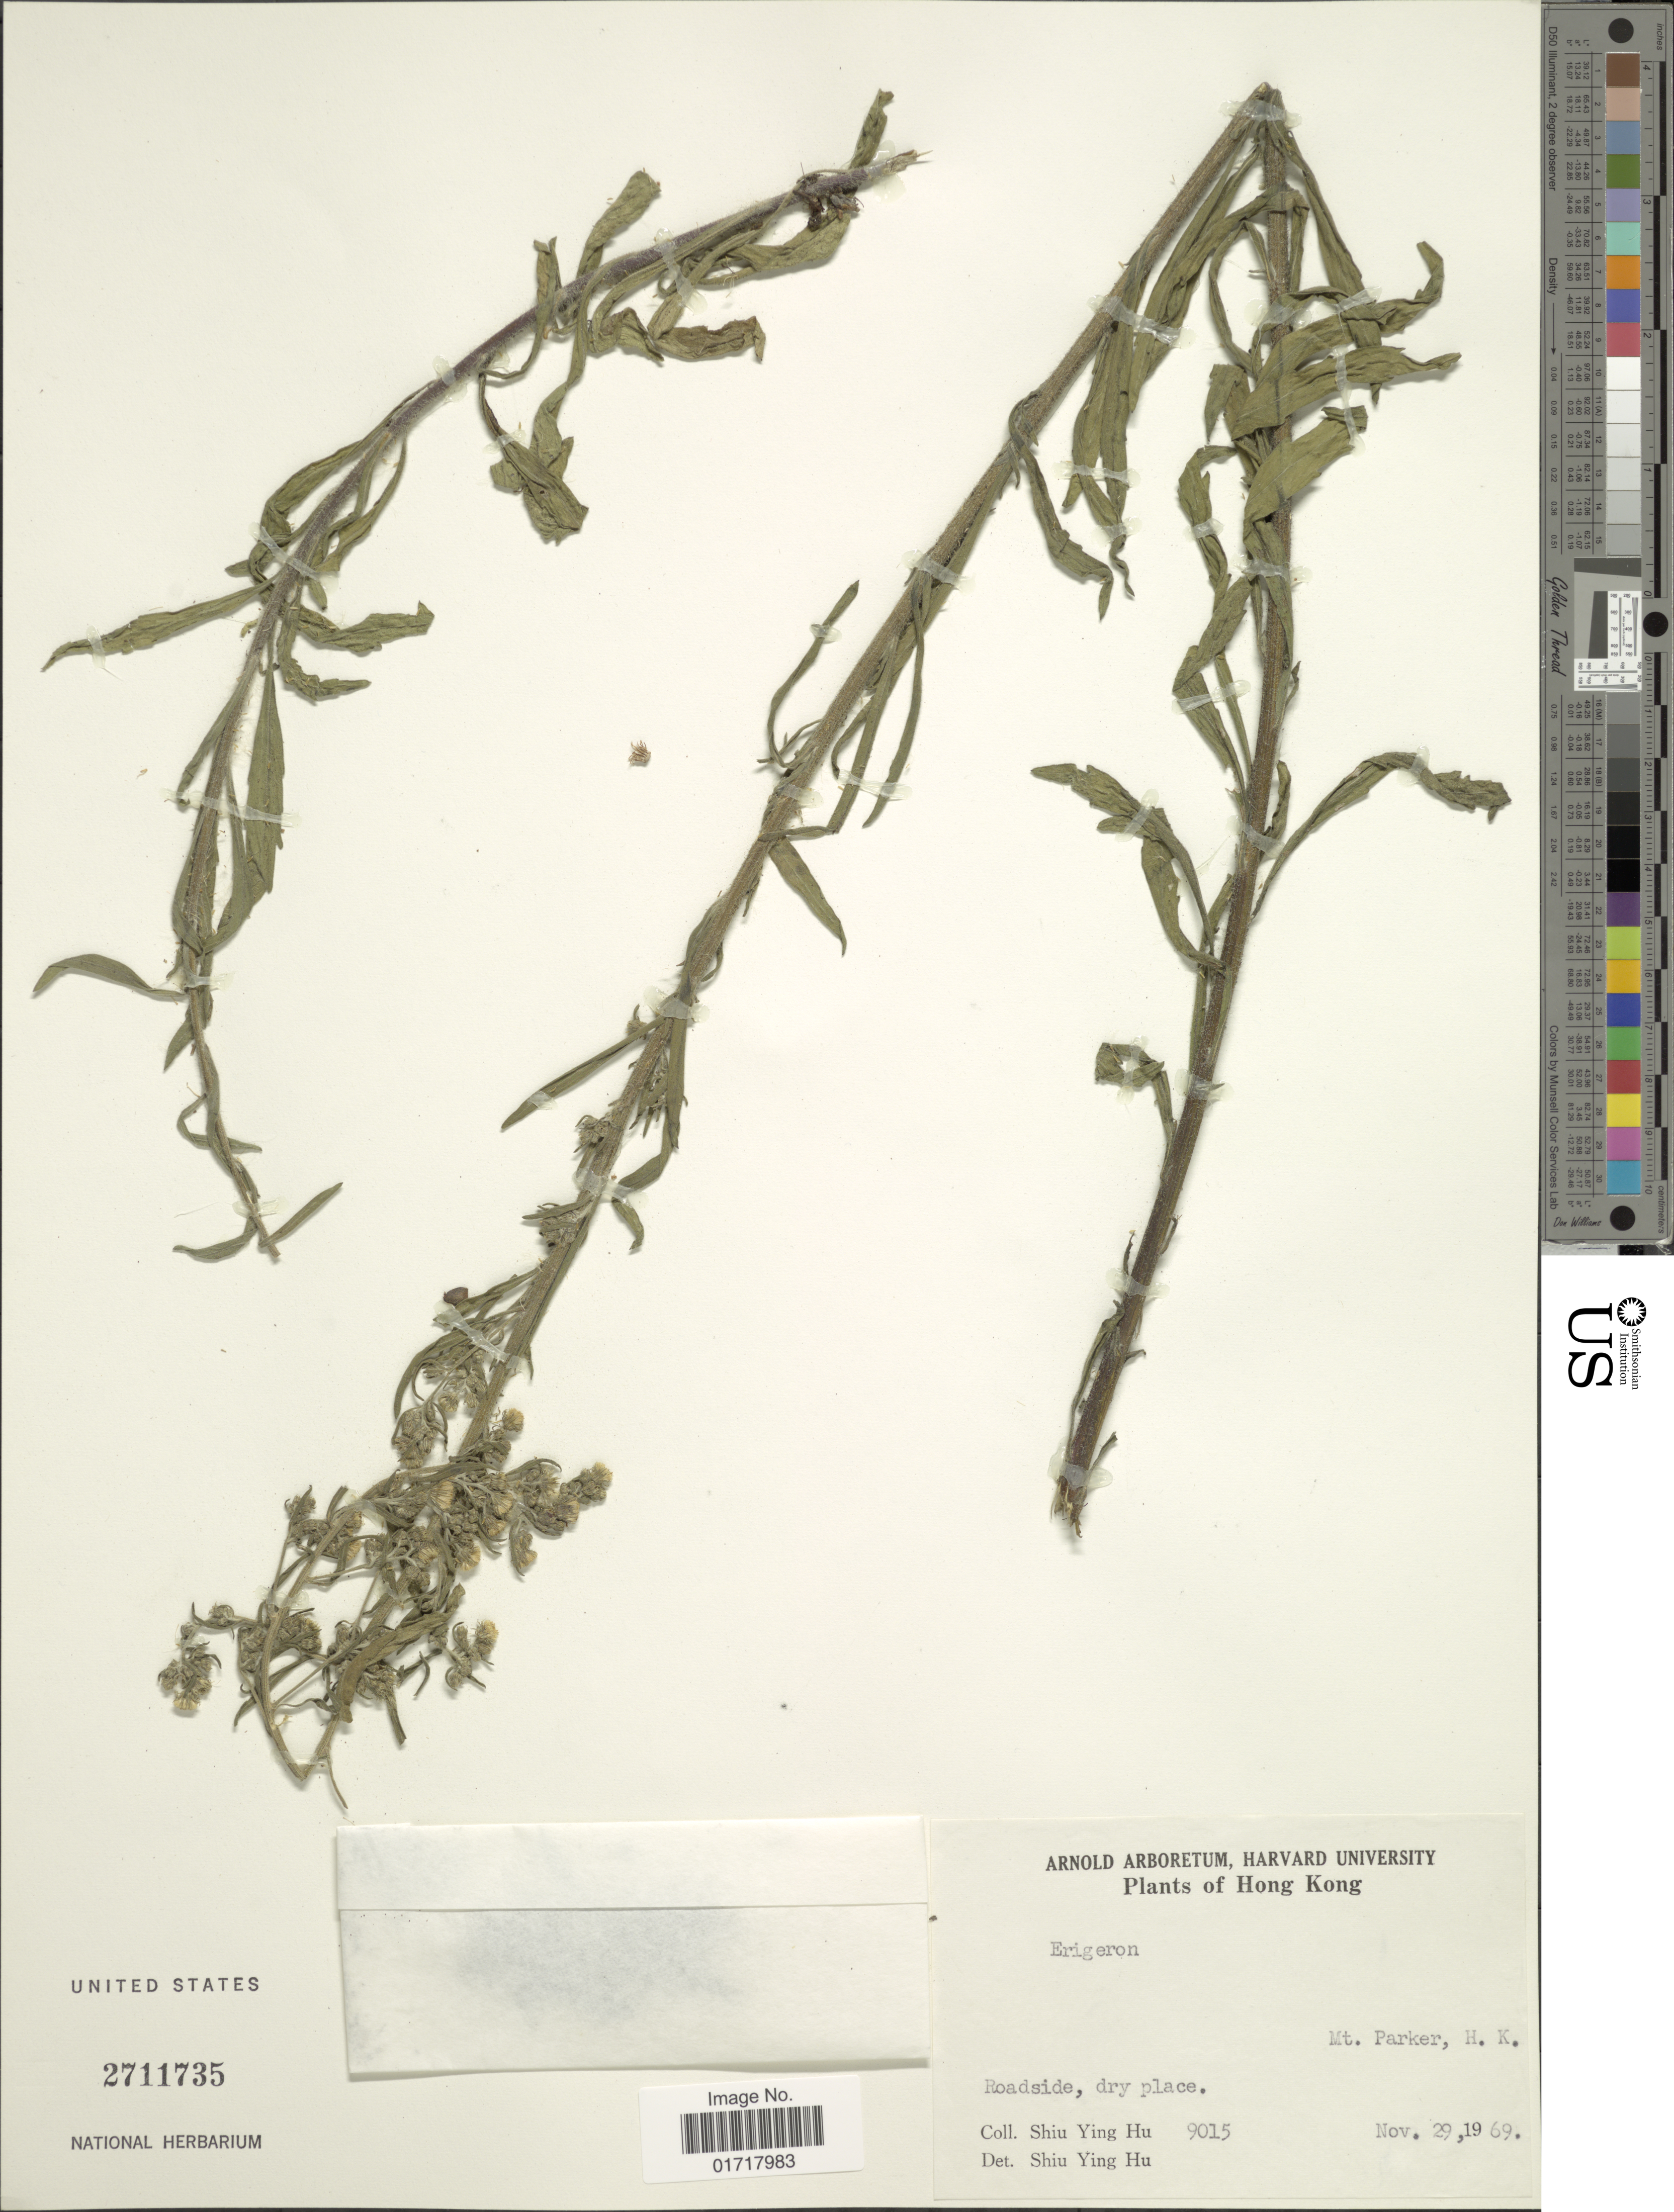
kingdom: Plantae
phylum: Tracheophyta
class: Magnoliopsida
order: Asterales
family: Asteraceae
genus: Conyza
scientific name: Conyza sp.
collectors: A. H. Jayasuriya & M. Pemadasa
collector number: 2221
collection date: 1975-07-05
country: Sri Lanka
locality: Ceylon, Kandy District, University of Ceylon, Peradeniya Campus.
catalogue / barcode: US 2889446